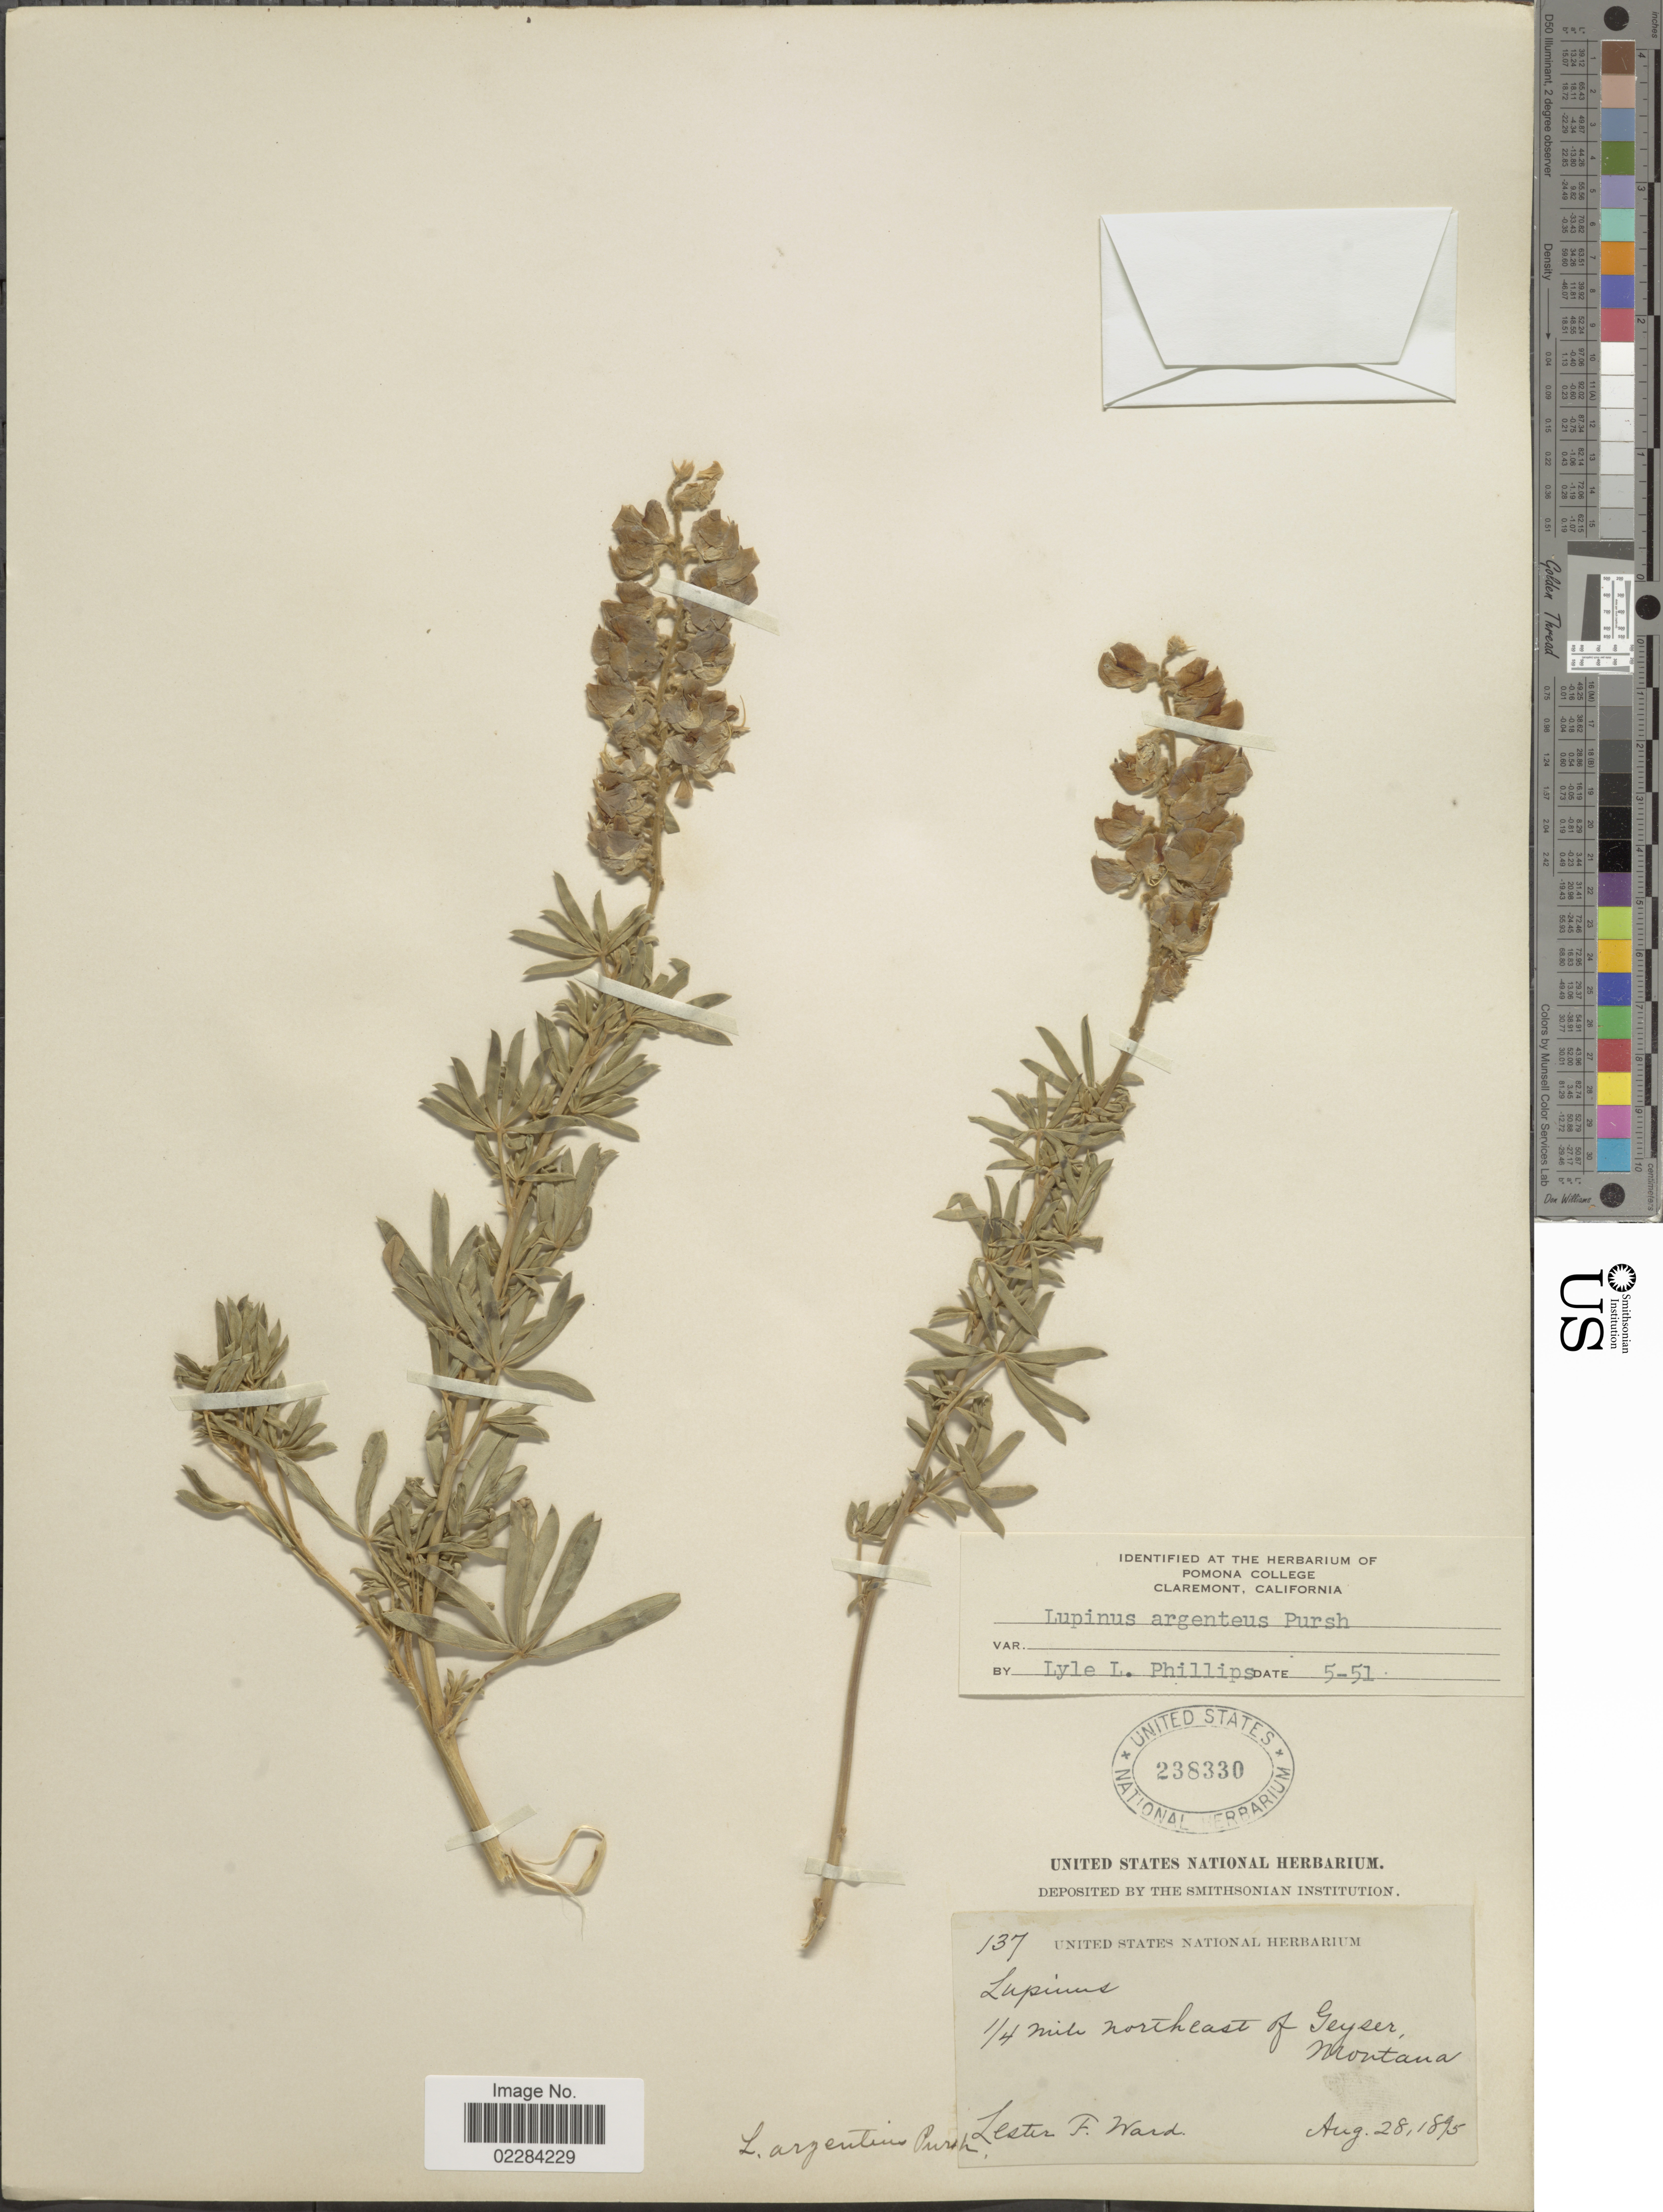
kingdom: Plantae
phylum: Tracheophyta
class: Magnoliopsida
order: Fabales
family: Fabaceae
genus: Lupinus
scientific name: Lupinus argenteus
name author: Pursh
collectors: L. F. Ward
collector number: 137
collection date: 1895-08-28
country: United States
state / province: Montana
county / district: Judith Basin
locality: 1/4 mile NE of Geyser.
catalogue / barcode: US 238330